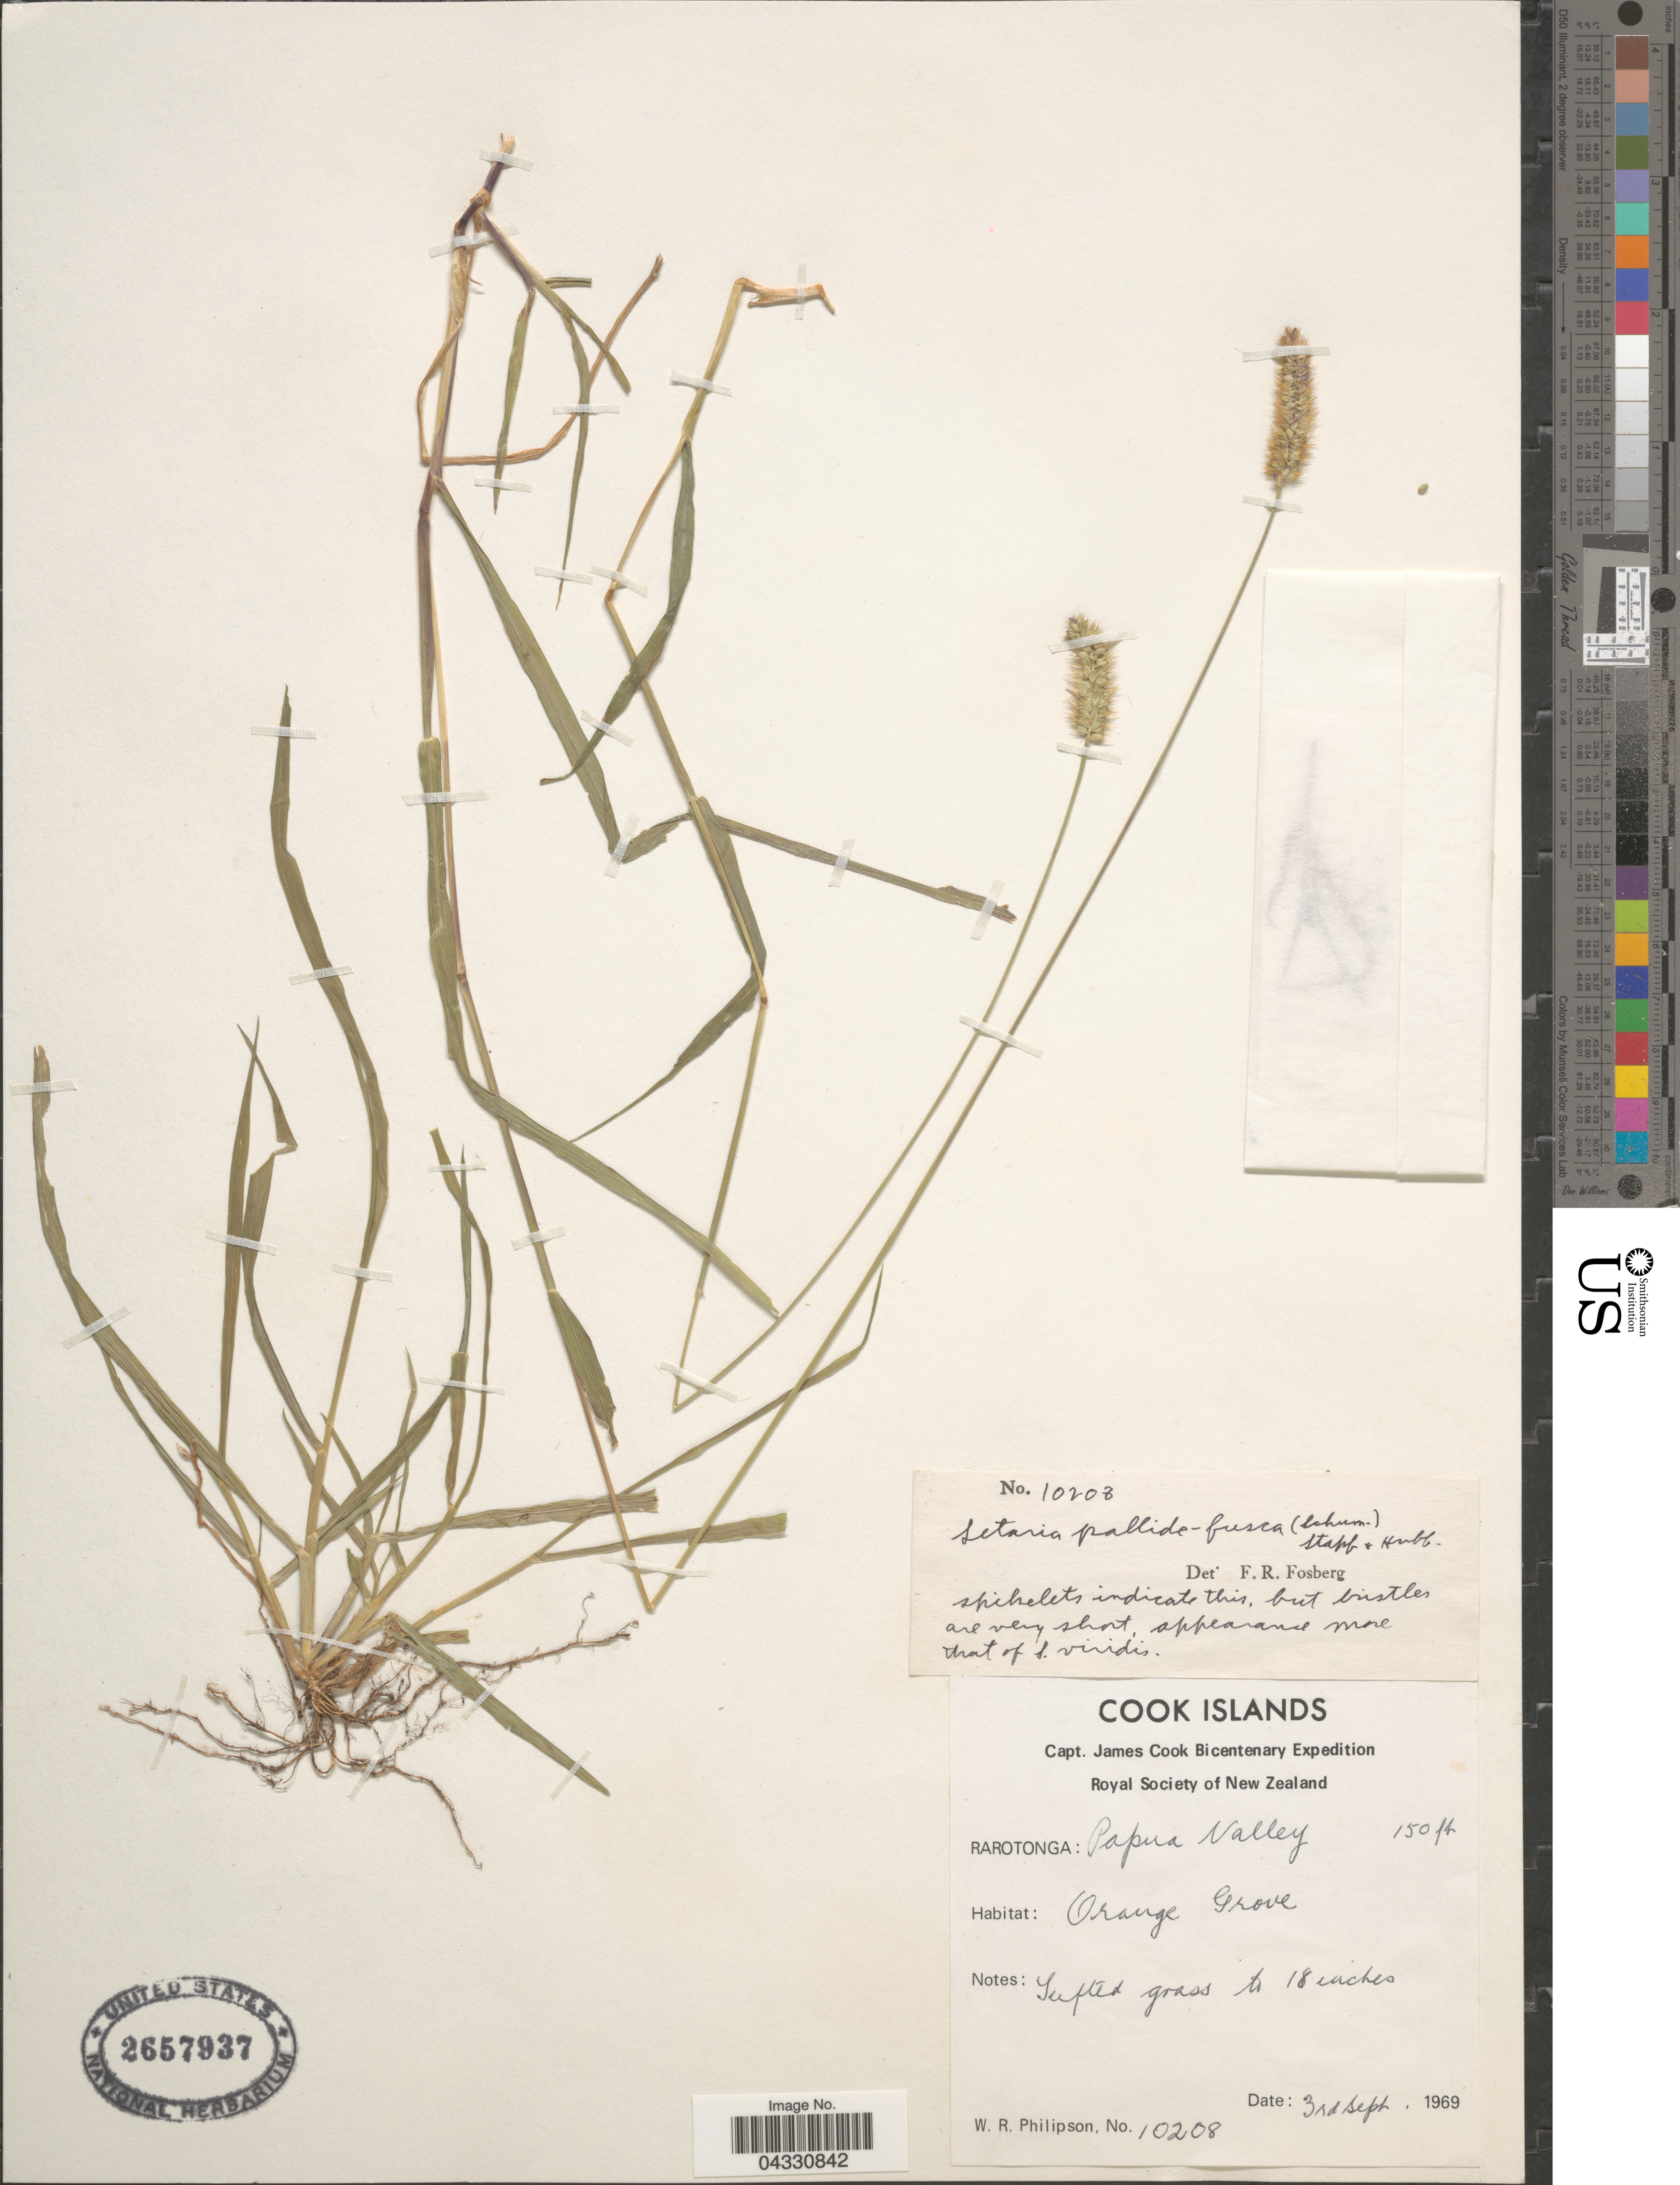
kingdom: Plantae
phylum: Tracheophyta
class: Liliopsida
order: Poales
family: Poaceae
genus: Setaria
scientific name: Setaria pallide-fusca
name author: (Schumach.) Stapf & C.E. Hubb.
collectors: W. R. Philipson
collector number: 10208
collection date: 1969-09-03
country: Cook Islands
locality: Capt. James Cook Bicentenary Expedition. Rarotonga: Papua Valley. Orange Grove.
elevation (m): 46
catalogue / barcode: US 2657937